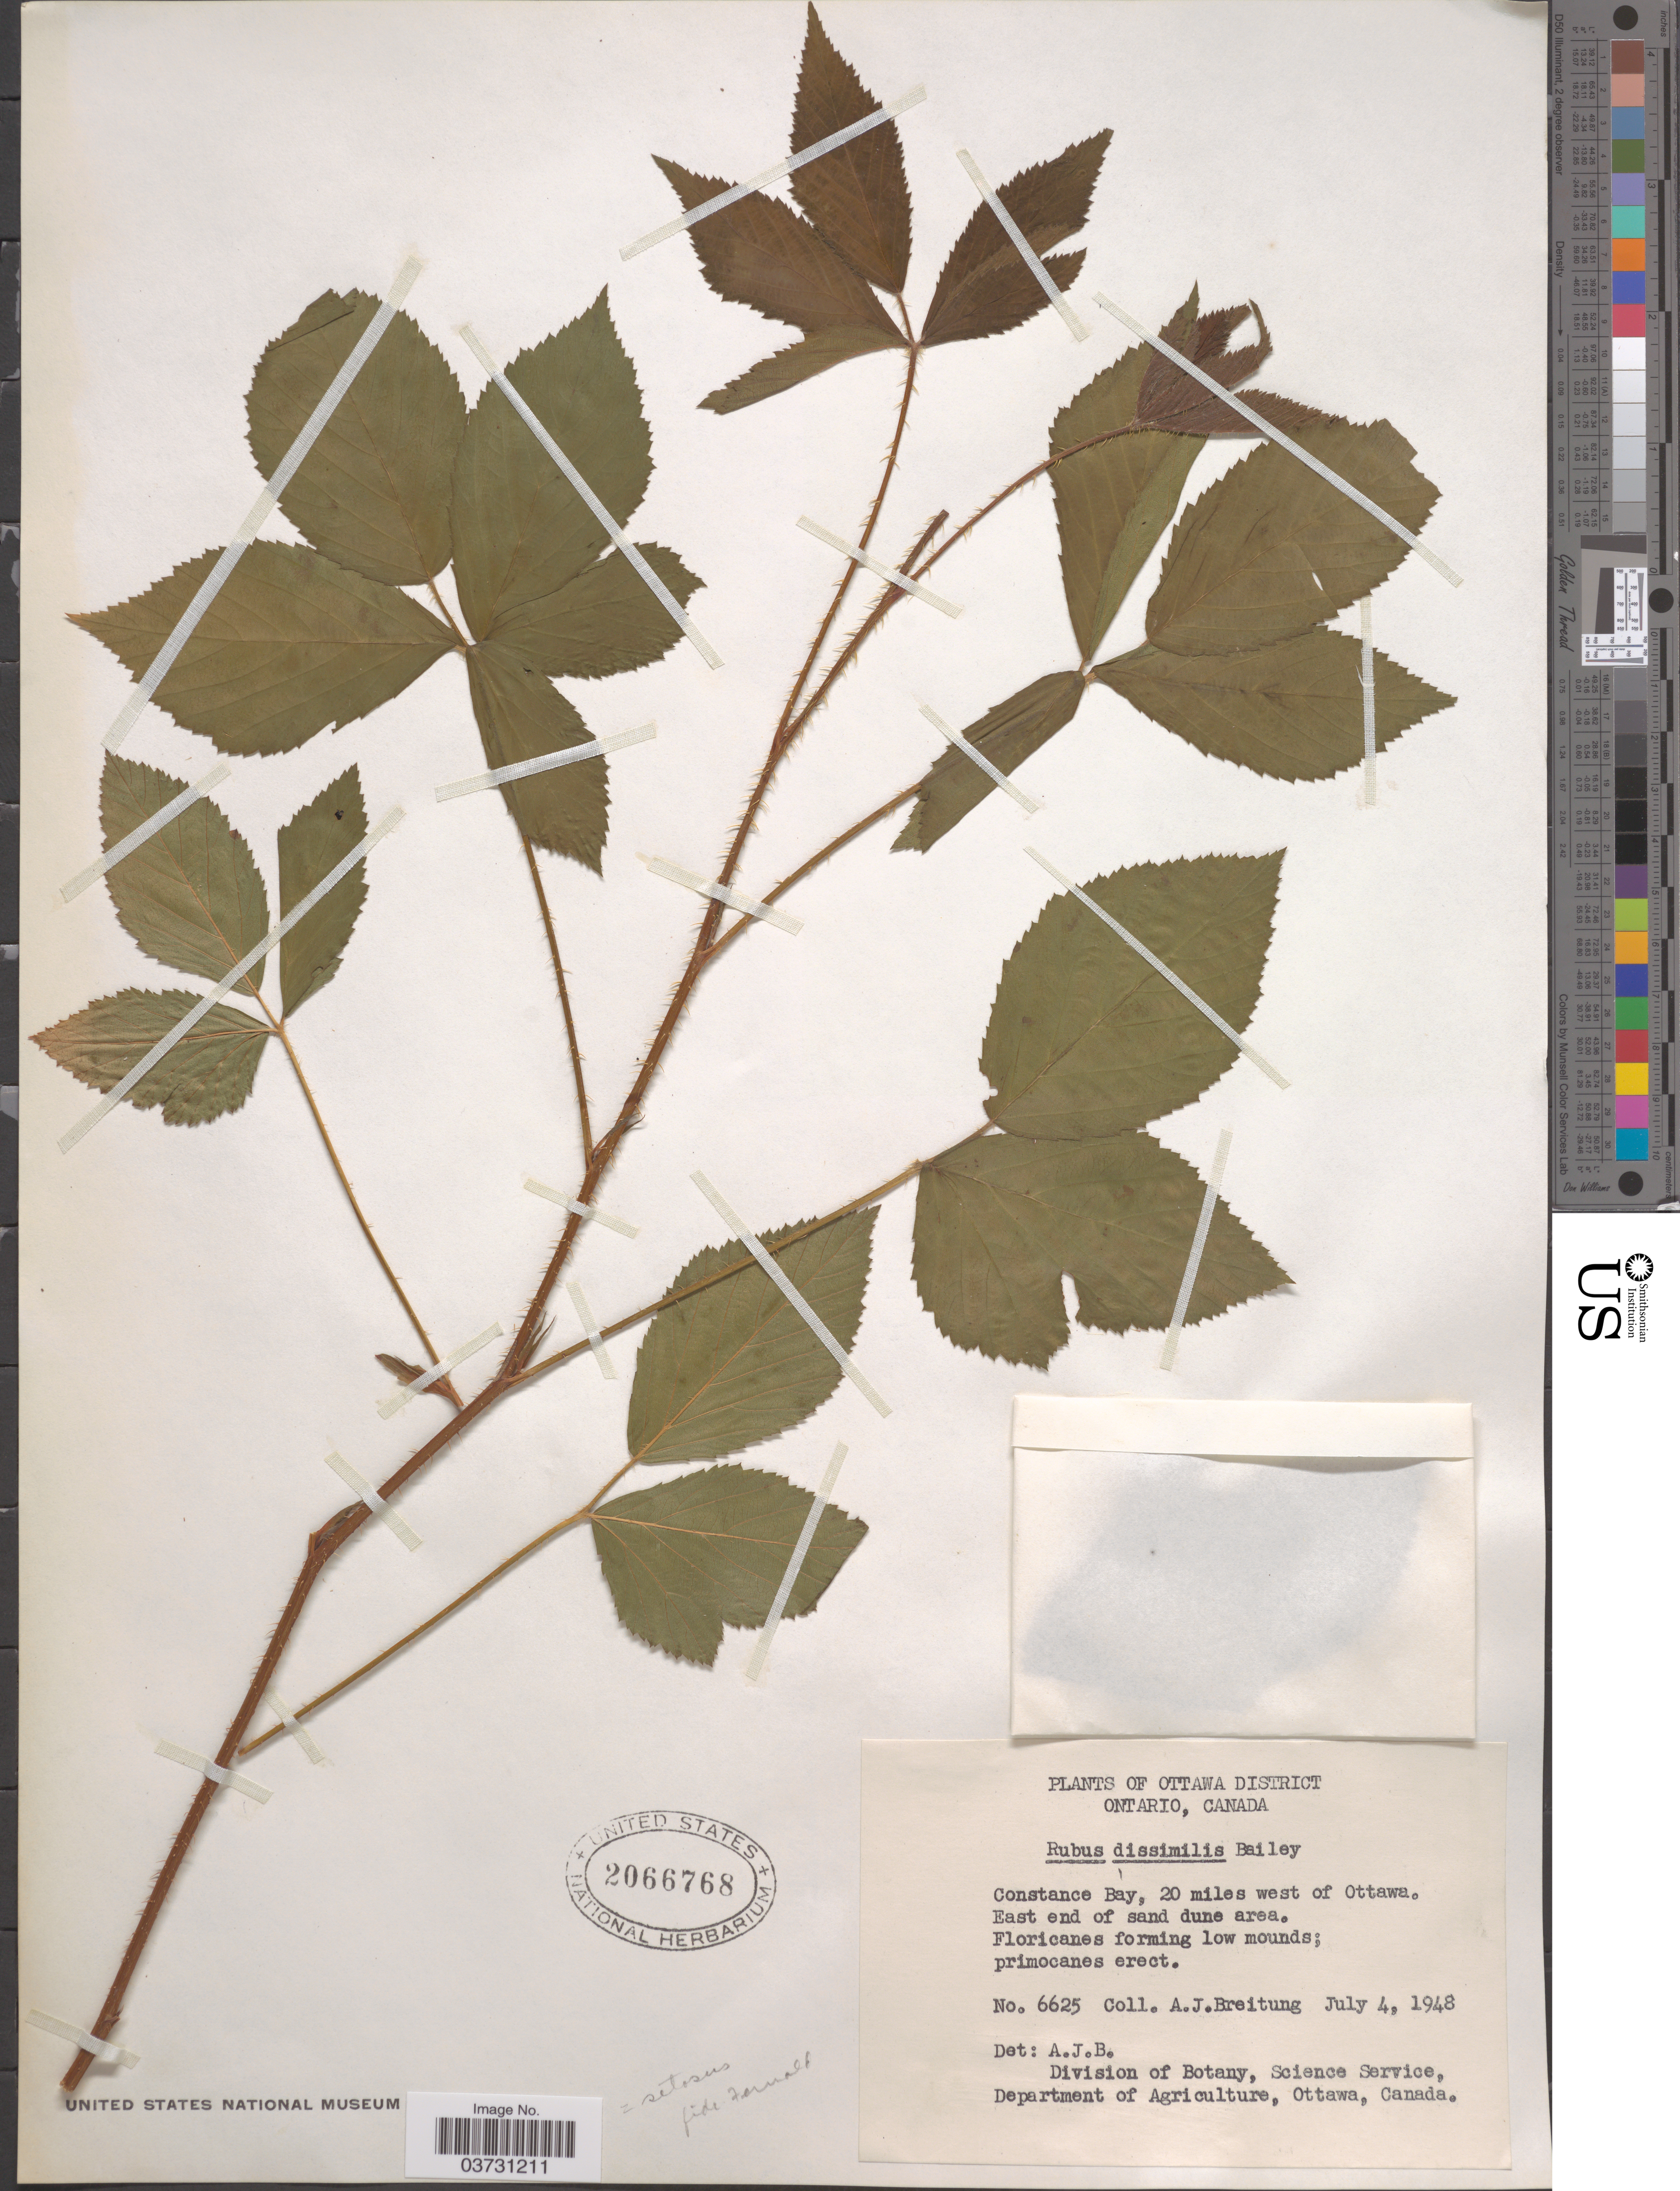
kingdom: Plantae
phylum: Tracheophyta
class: Magnoliopsida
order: Rosales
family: Rosaceae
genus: Rubus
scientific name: Rubus setosus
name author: Bigelow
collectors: A. Breitung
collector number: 6625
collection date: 1948-07-04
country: Canada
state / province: Ontario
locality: Ottawa District. Constance Bay, 20 miles west of Ottawa.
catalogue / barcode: US 2066768